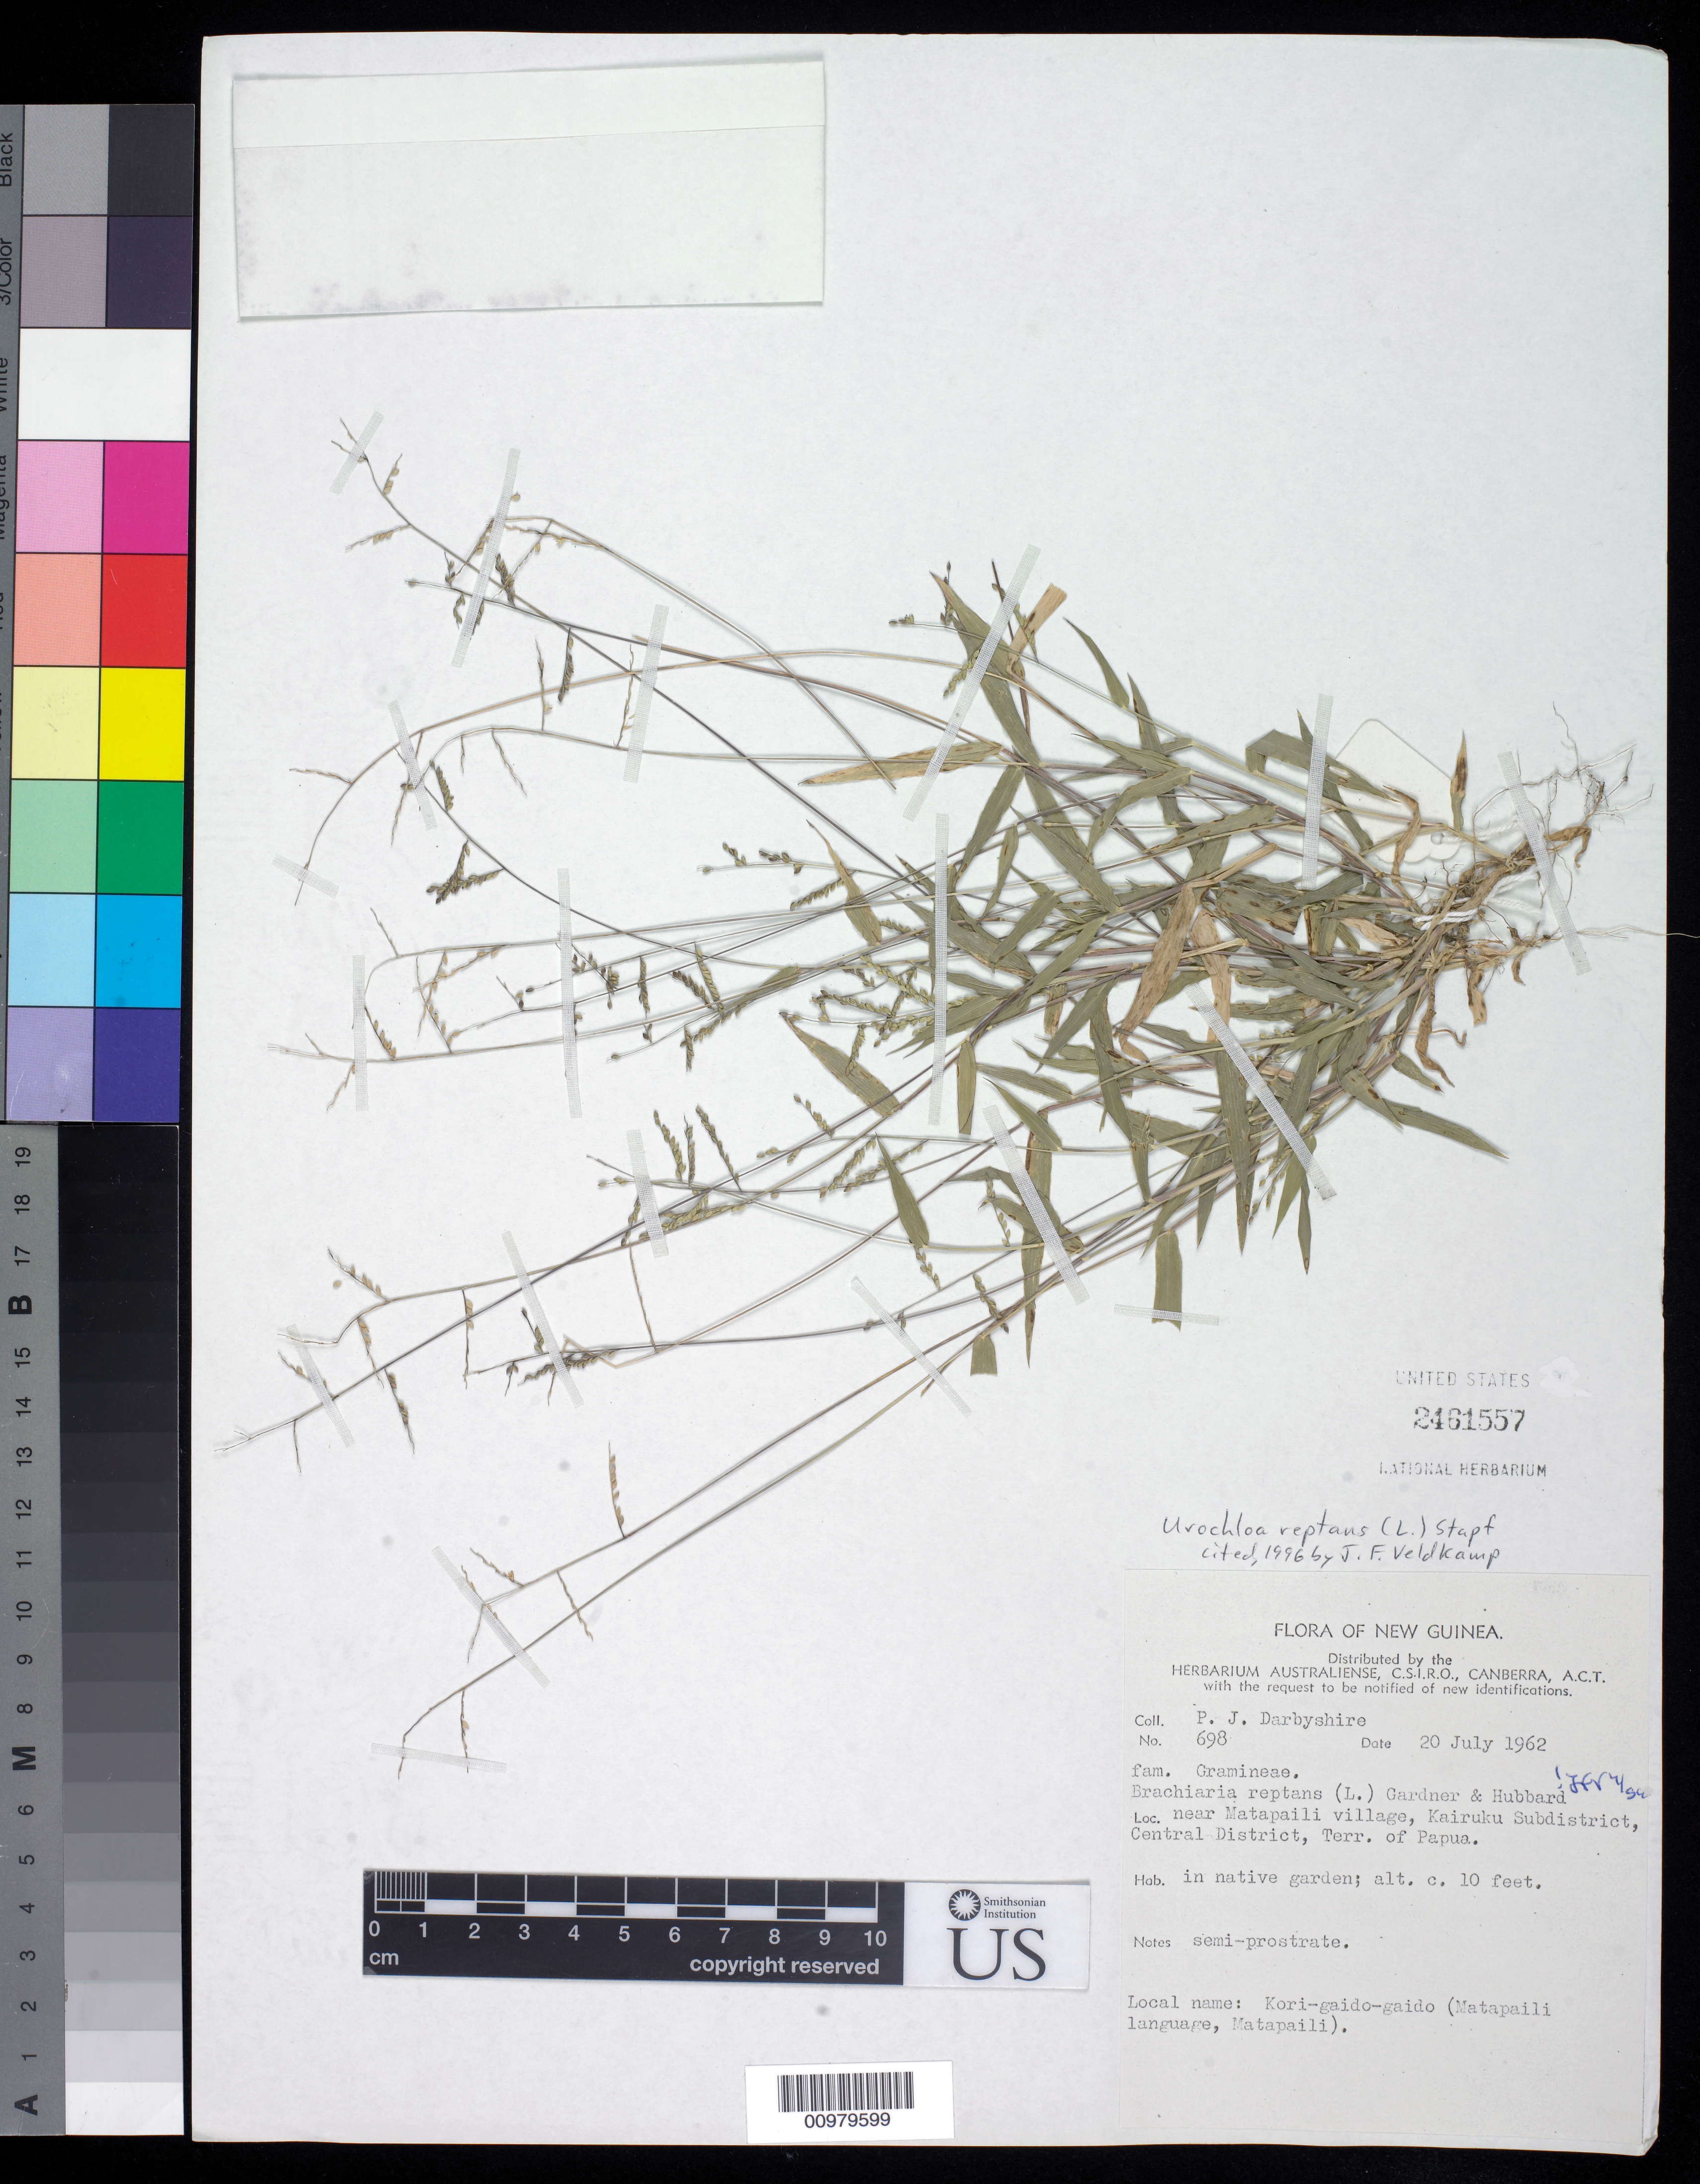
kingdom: Plantae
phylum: Tracheophyta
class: Liliopsida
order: Poales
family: Poaceae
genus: Urochloa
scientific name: Urochloa reptans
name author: (L.) Stapf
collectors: P. Darbyshire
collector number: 698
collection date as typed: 20 Jul 1962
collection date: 1962-07-20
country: Papua New Guinea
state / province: Central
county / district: Kairuku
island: New Guinea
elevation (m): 3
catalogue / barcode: US 2461557